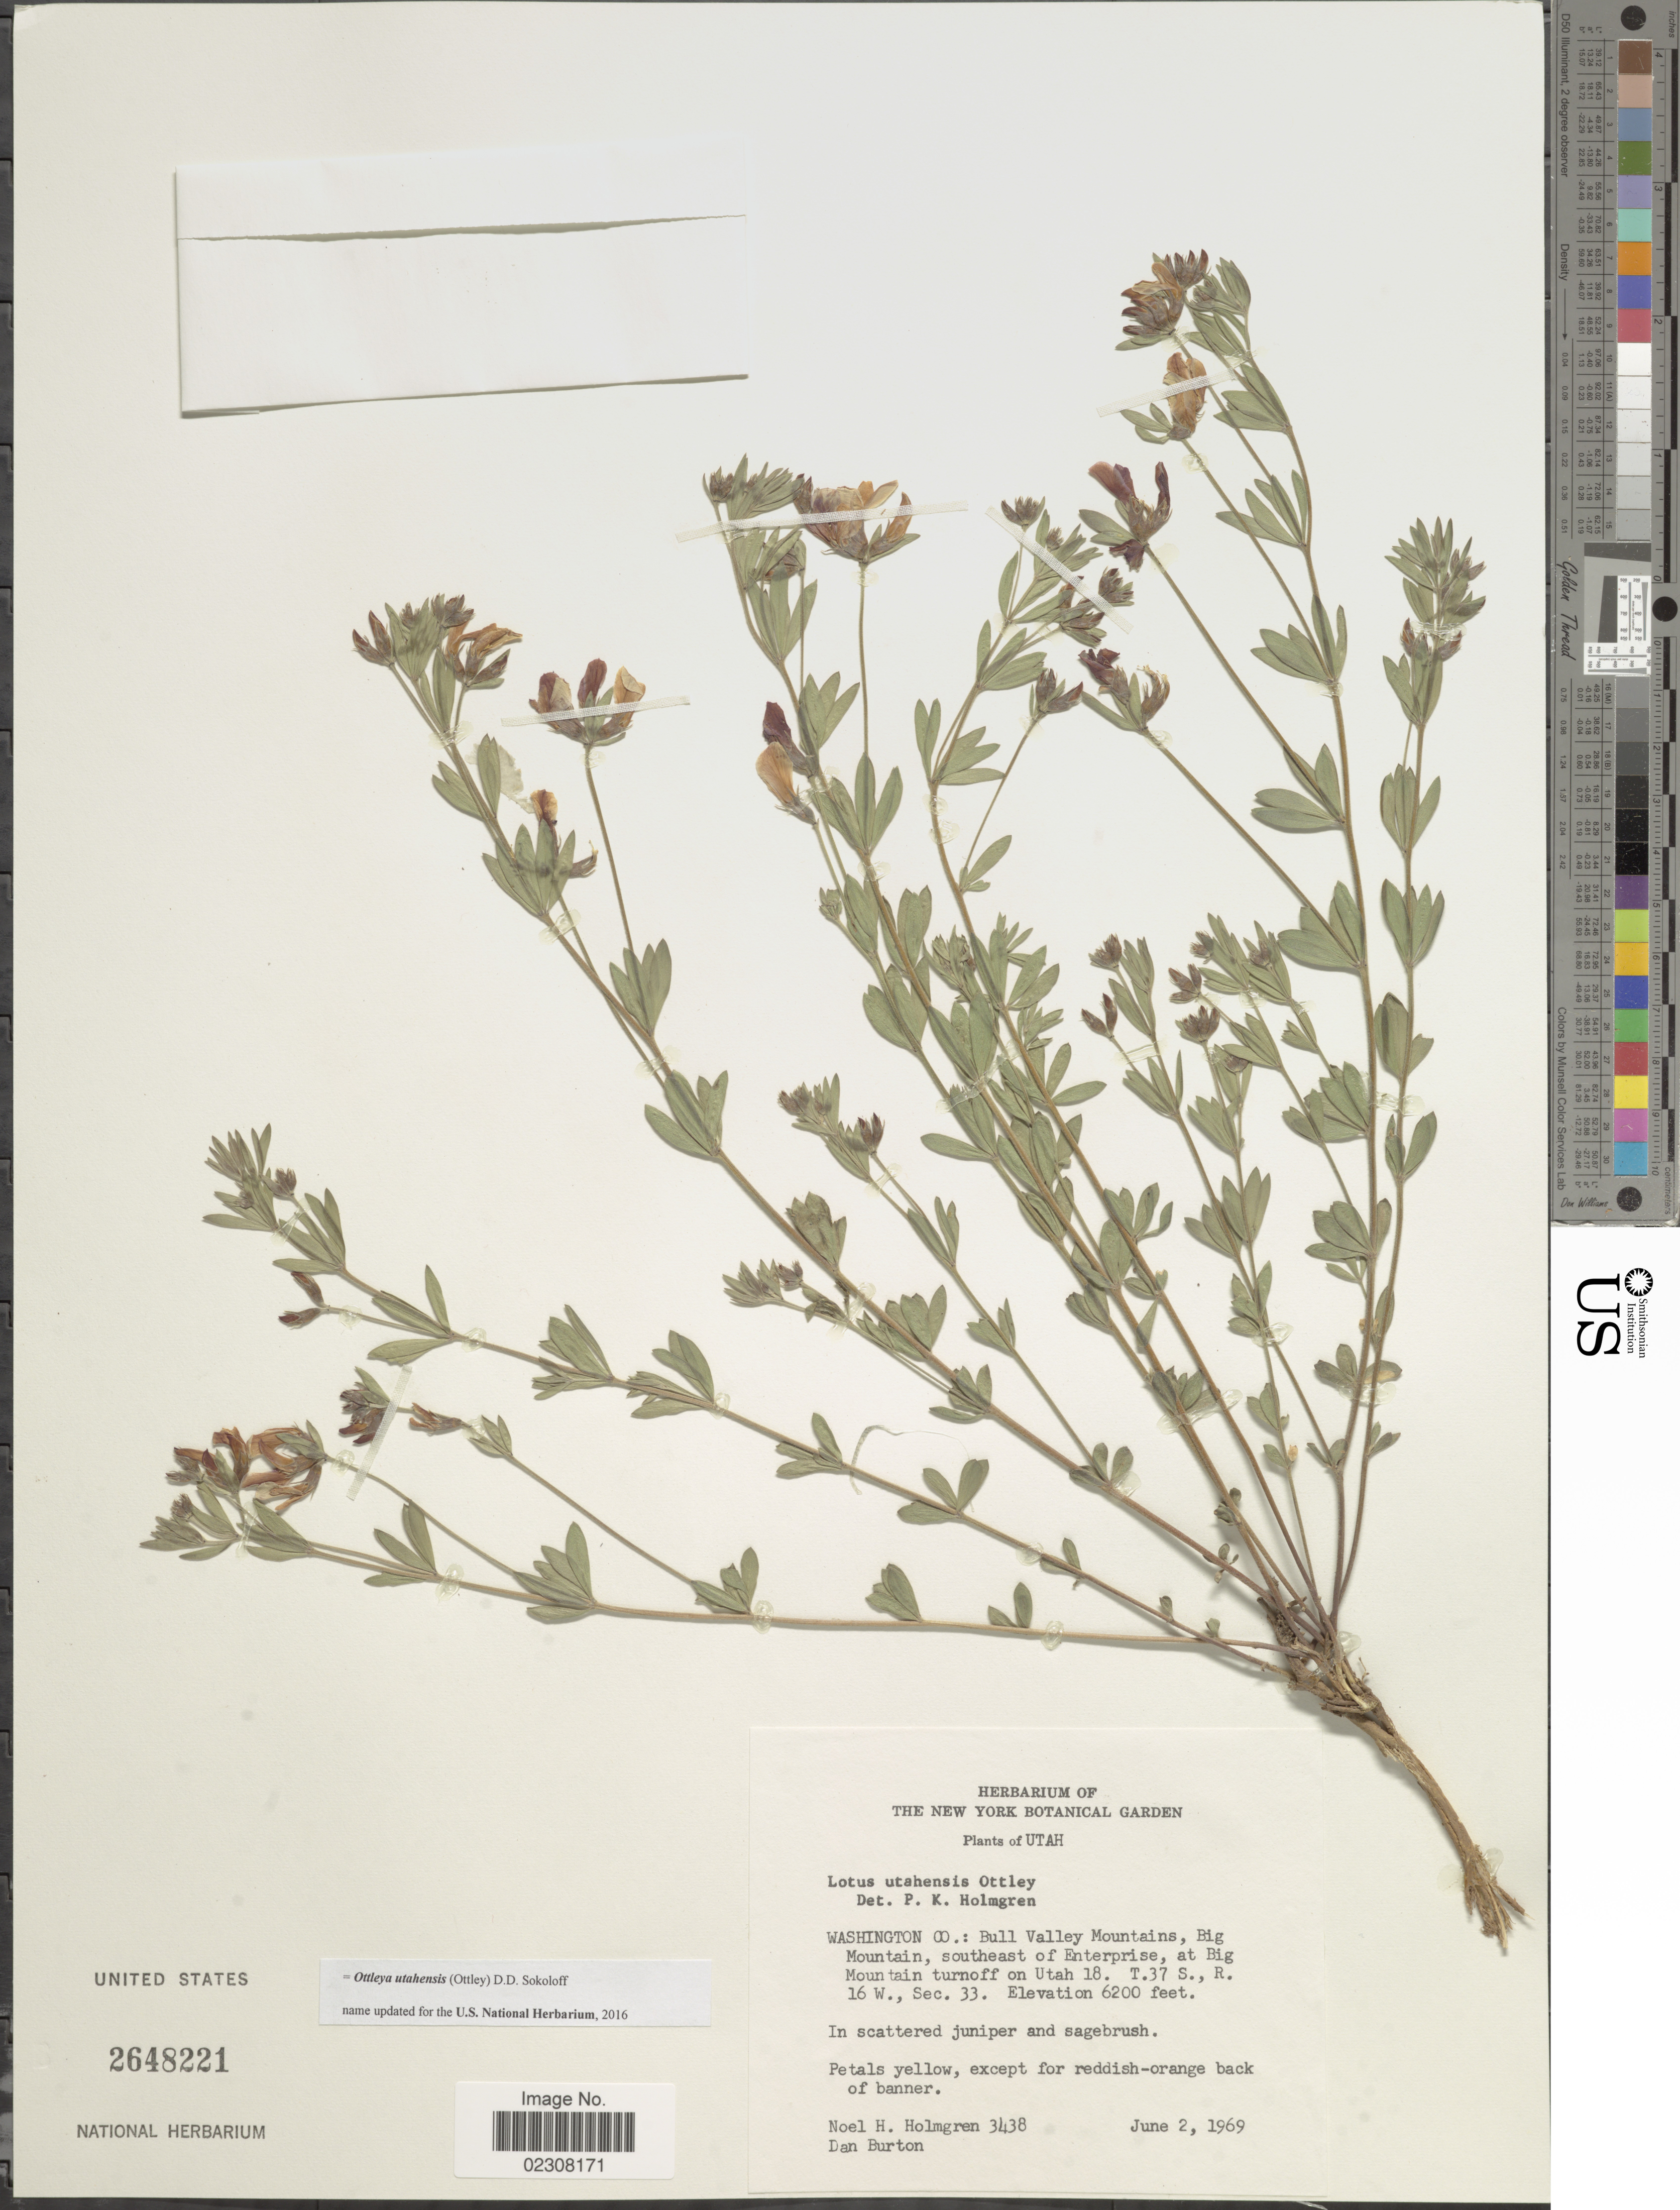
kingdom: Plantae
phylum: Tracheophyta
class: Magnoliopsida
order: Fabales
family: Fabaceae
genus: Ottleya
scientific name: Ottleya utahensis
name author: (Ottley) D.D. Sokoloff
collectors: N. H. Holmgren & D. Burton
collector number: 3438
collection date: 1969-06-02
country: United States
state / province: Utah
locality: Washington Co.: Bull Valley Mountains, Big Mountain, southeast of Enterprise, at Big Mountain turnoff on Utah 18. T37S R16W, Sec. 33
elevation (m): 1890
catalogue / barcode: US 2648221